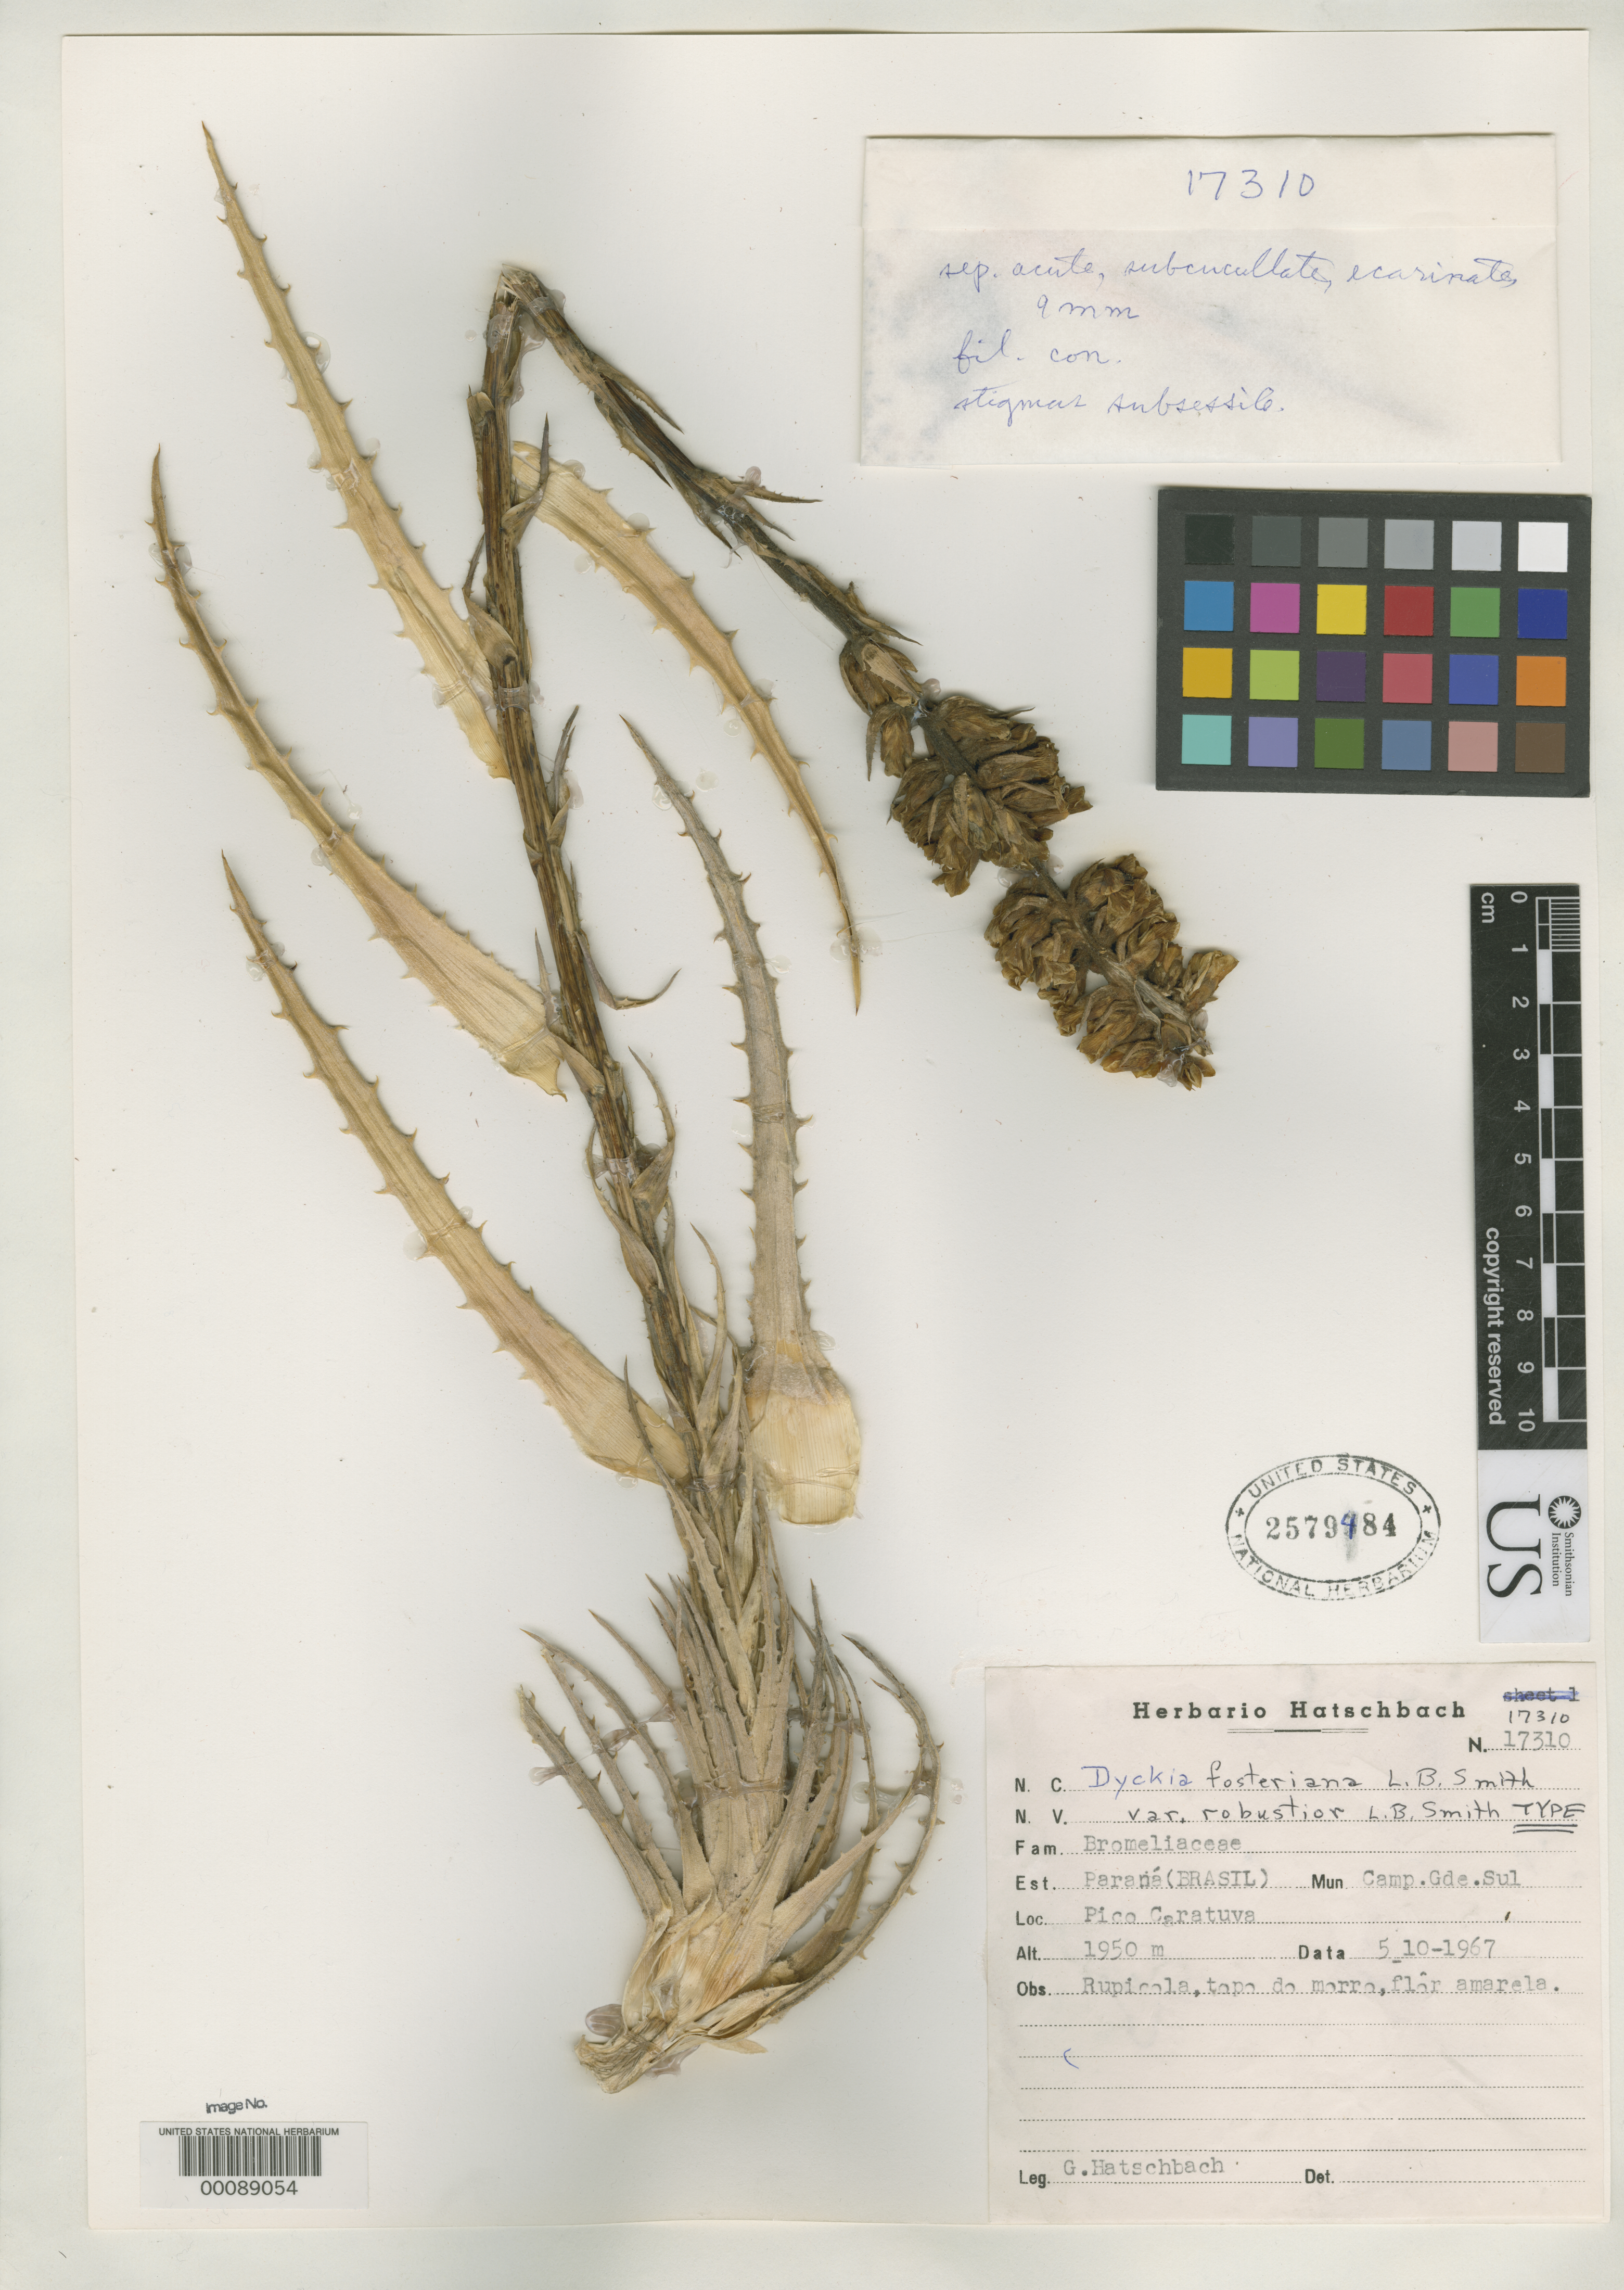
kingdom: Plantae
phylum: Tracheophyta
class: Liliopsida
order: Poales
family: Bromeliaceae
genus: Dyckia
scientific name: Dyckia fosteriana var. robustior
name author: L.B. Sm.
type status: Holotype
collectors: G. Hatschbach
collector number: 17310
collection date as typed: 1967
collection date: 1967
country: Brazil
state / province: Paraná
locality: Pico Caratuva.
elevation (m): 1950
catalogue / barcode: US 2579484